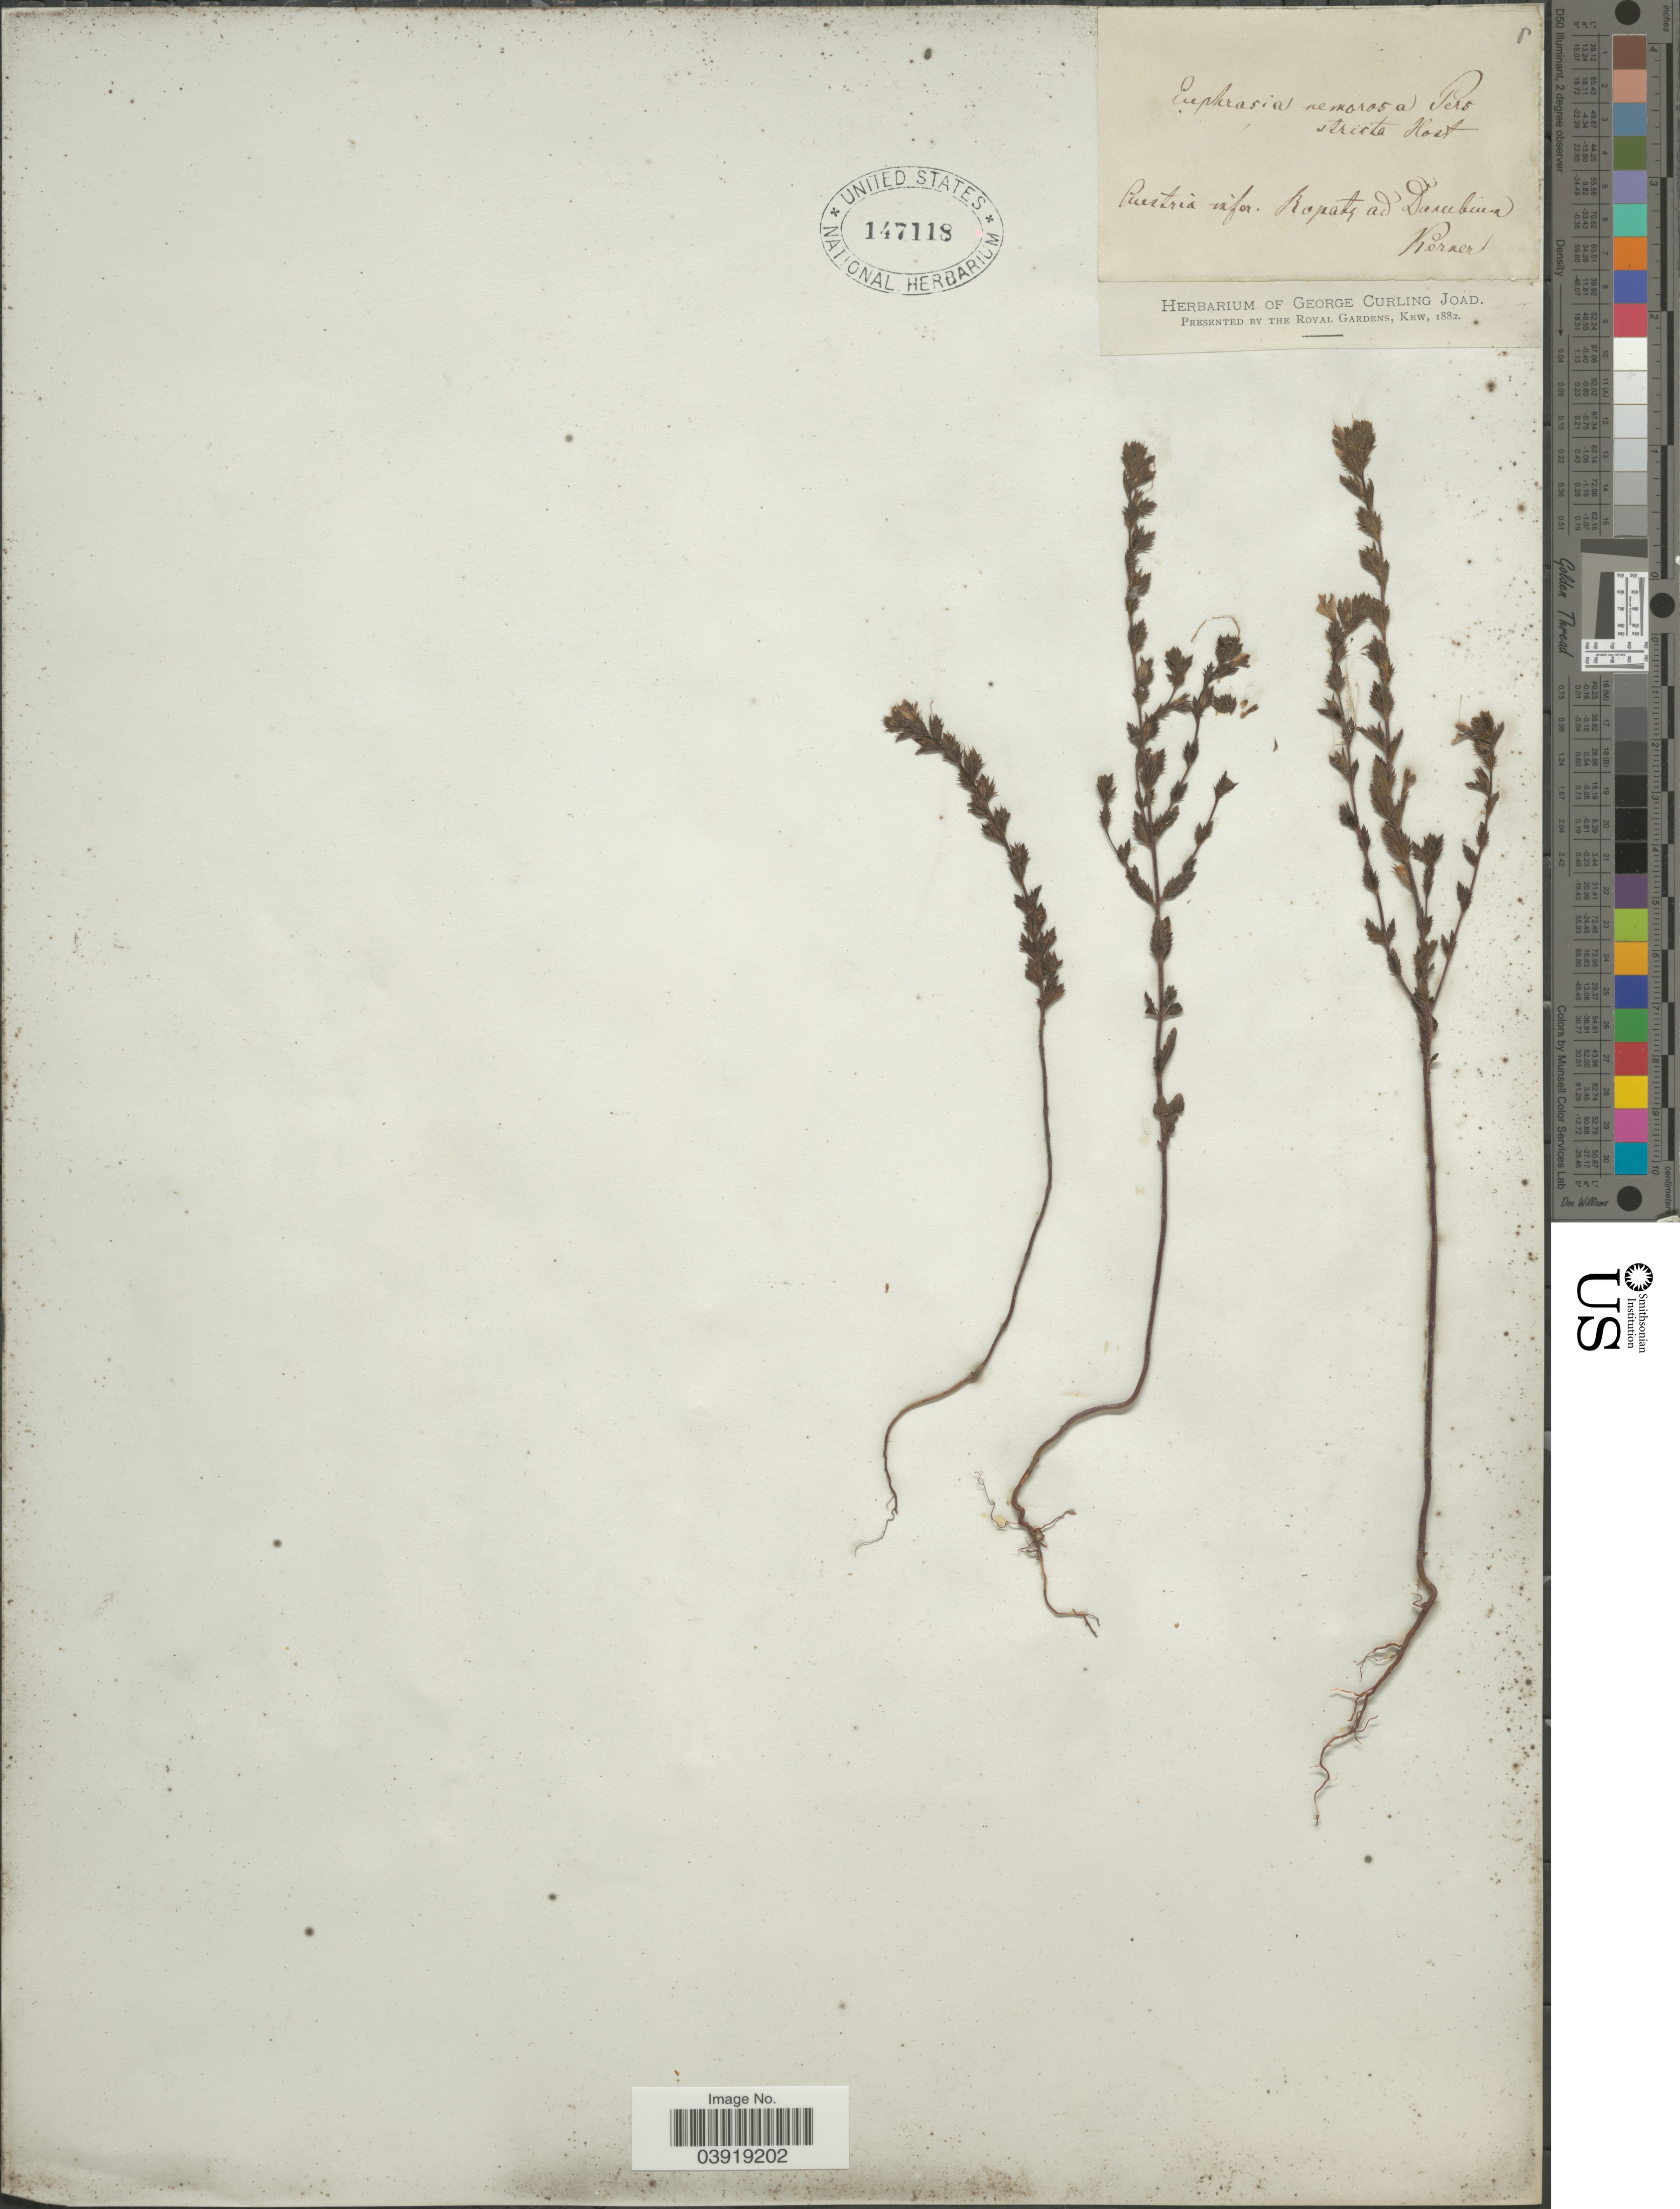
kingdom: Plantae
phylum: Tracheophyta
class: Magnoliopsida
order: Lamiales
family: Orobanchaceae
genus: Euphrasia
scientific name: Euphrasia nemorosa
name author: (Pers.) Wallr.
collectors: -. Kerner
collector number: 8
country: Austria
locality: Austira inter. Ropatz ad Danubuia. [interpreted]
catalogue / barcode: US 147118